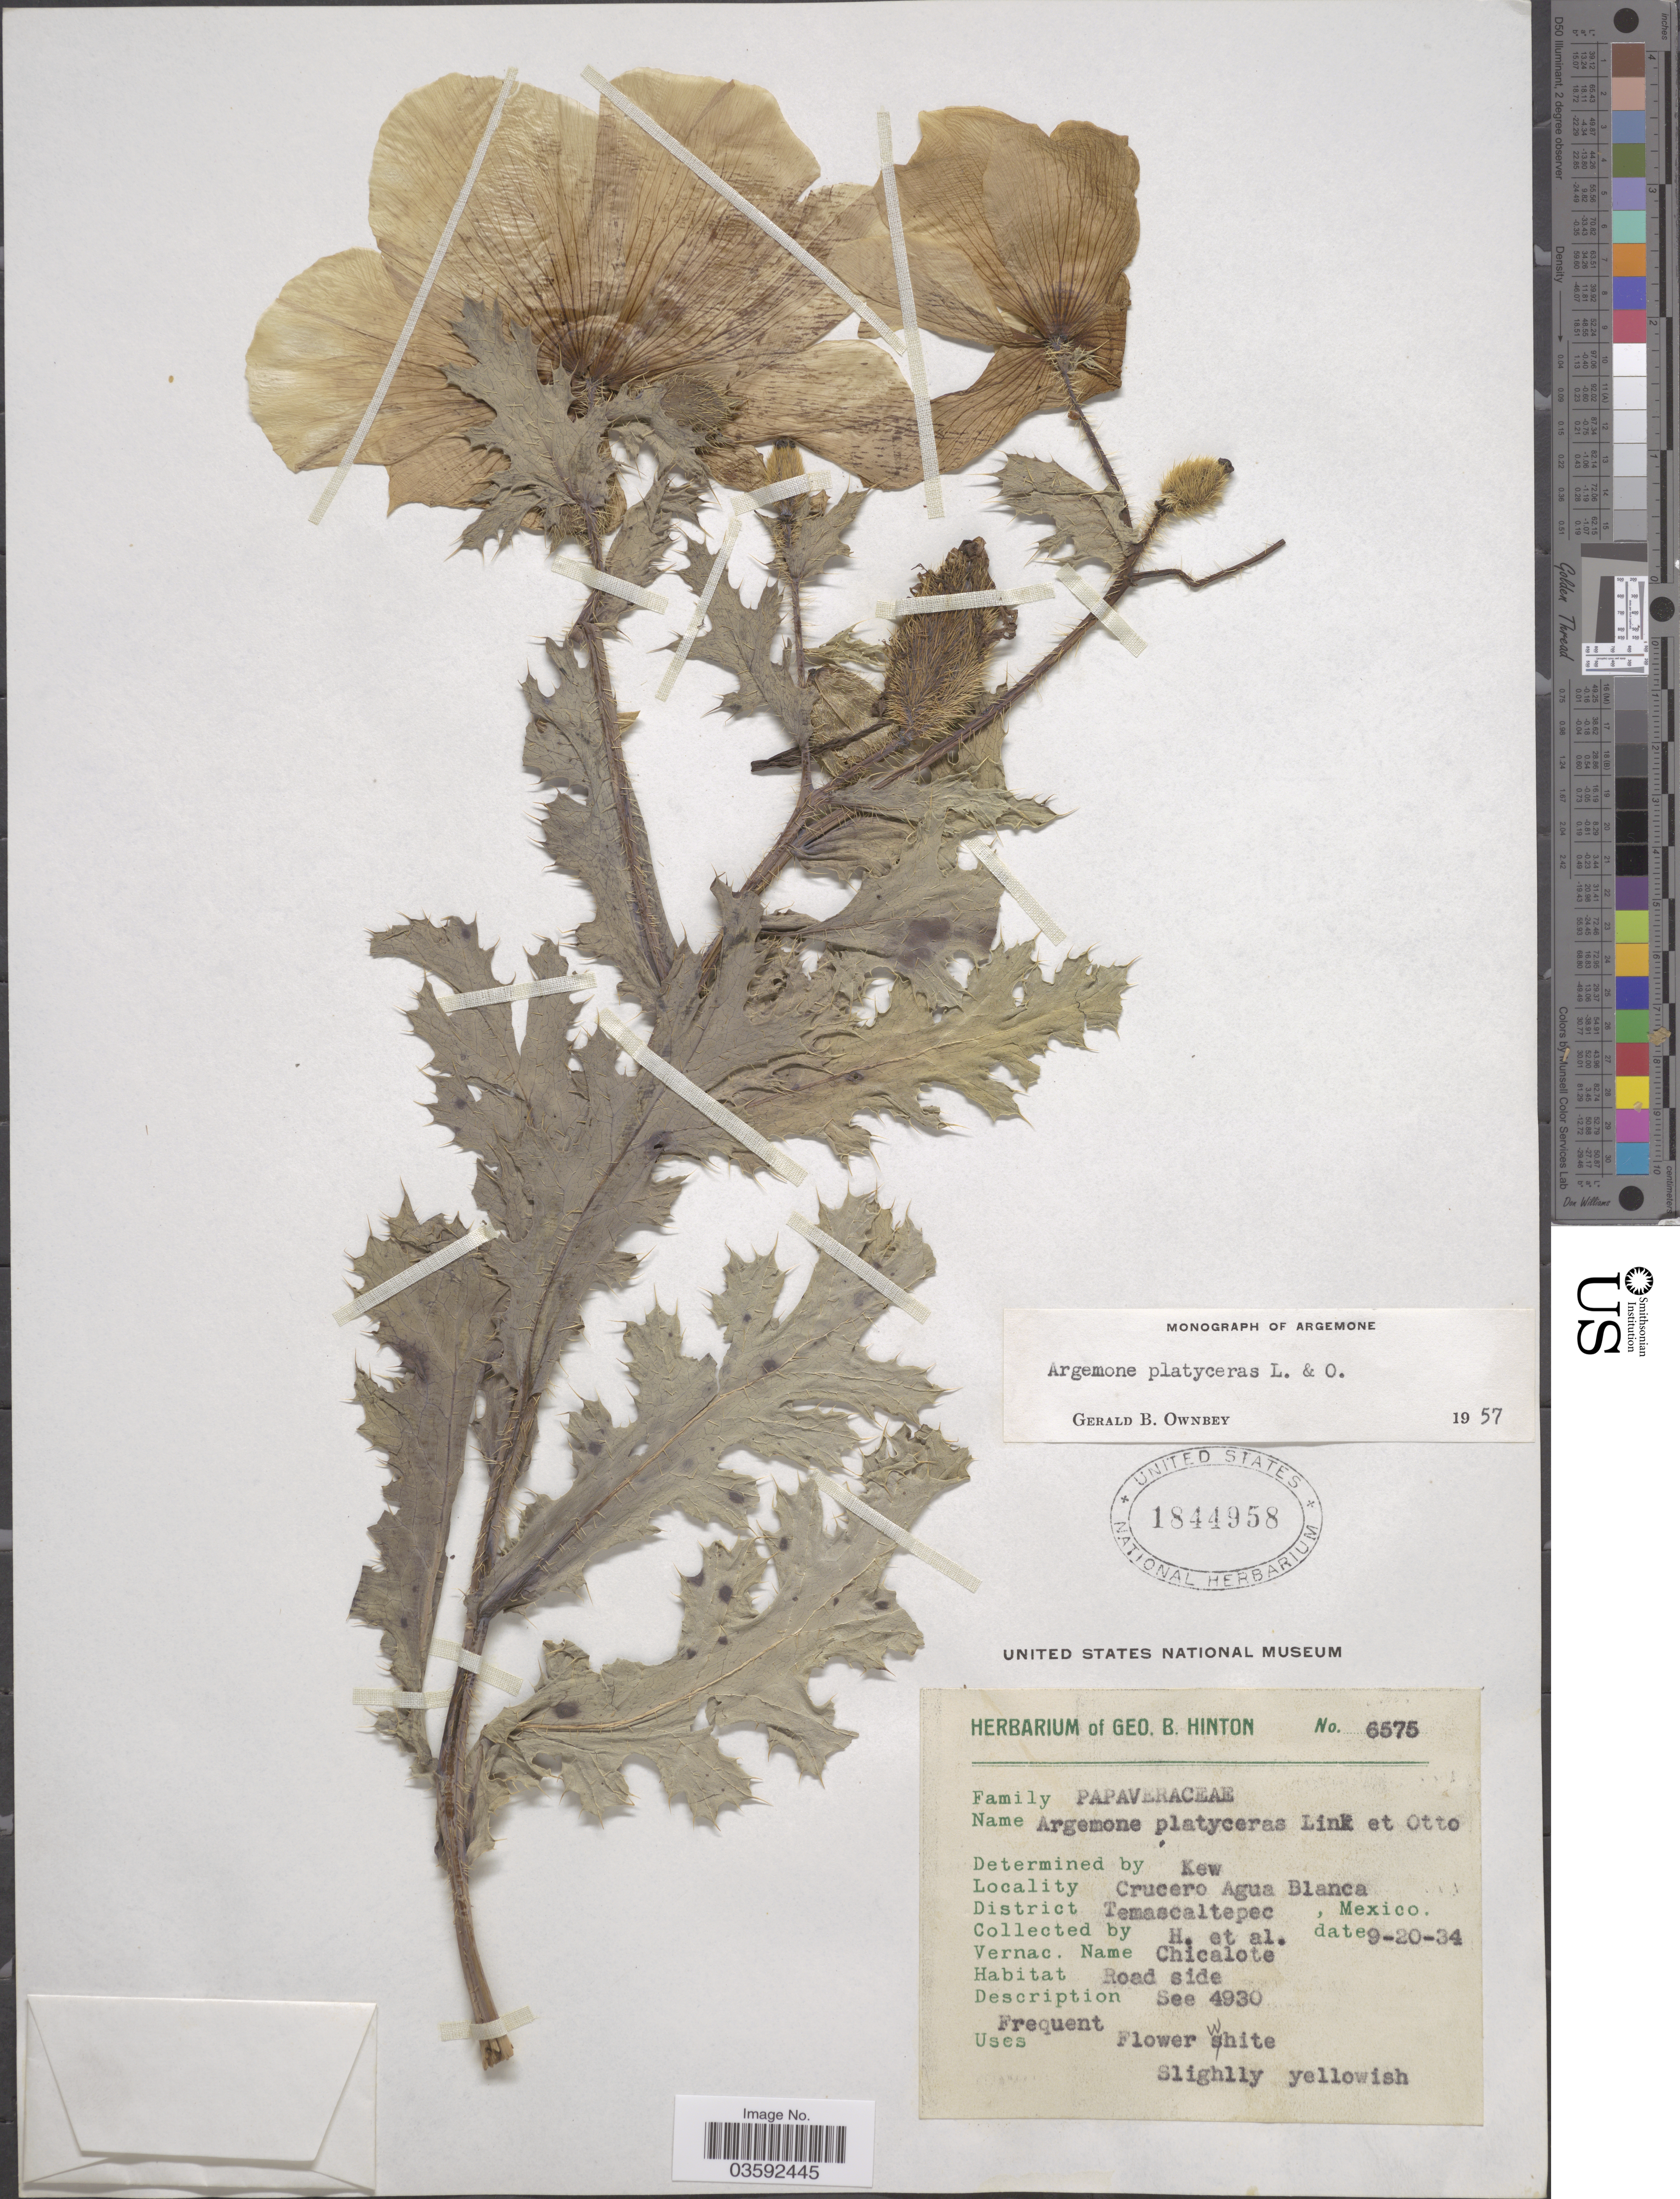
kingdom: Plantae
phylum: Tracheophyta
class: Magnoliopsida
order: Ranunculales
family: Papaveraceae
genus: Argemone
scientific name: Argemone platyceras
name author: Link & Otto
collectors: G. B. Hinton & et al.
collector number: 6575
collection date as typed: Transcribed d/m/y: 20/9/34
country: Mexico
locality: Crucero Agua Blanca. District Temascaltepec.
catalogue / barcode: US 1844958